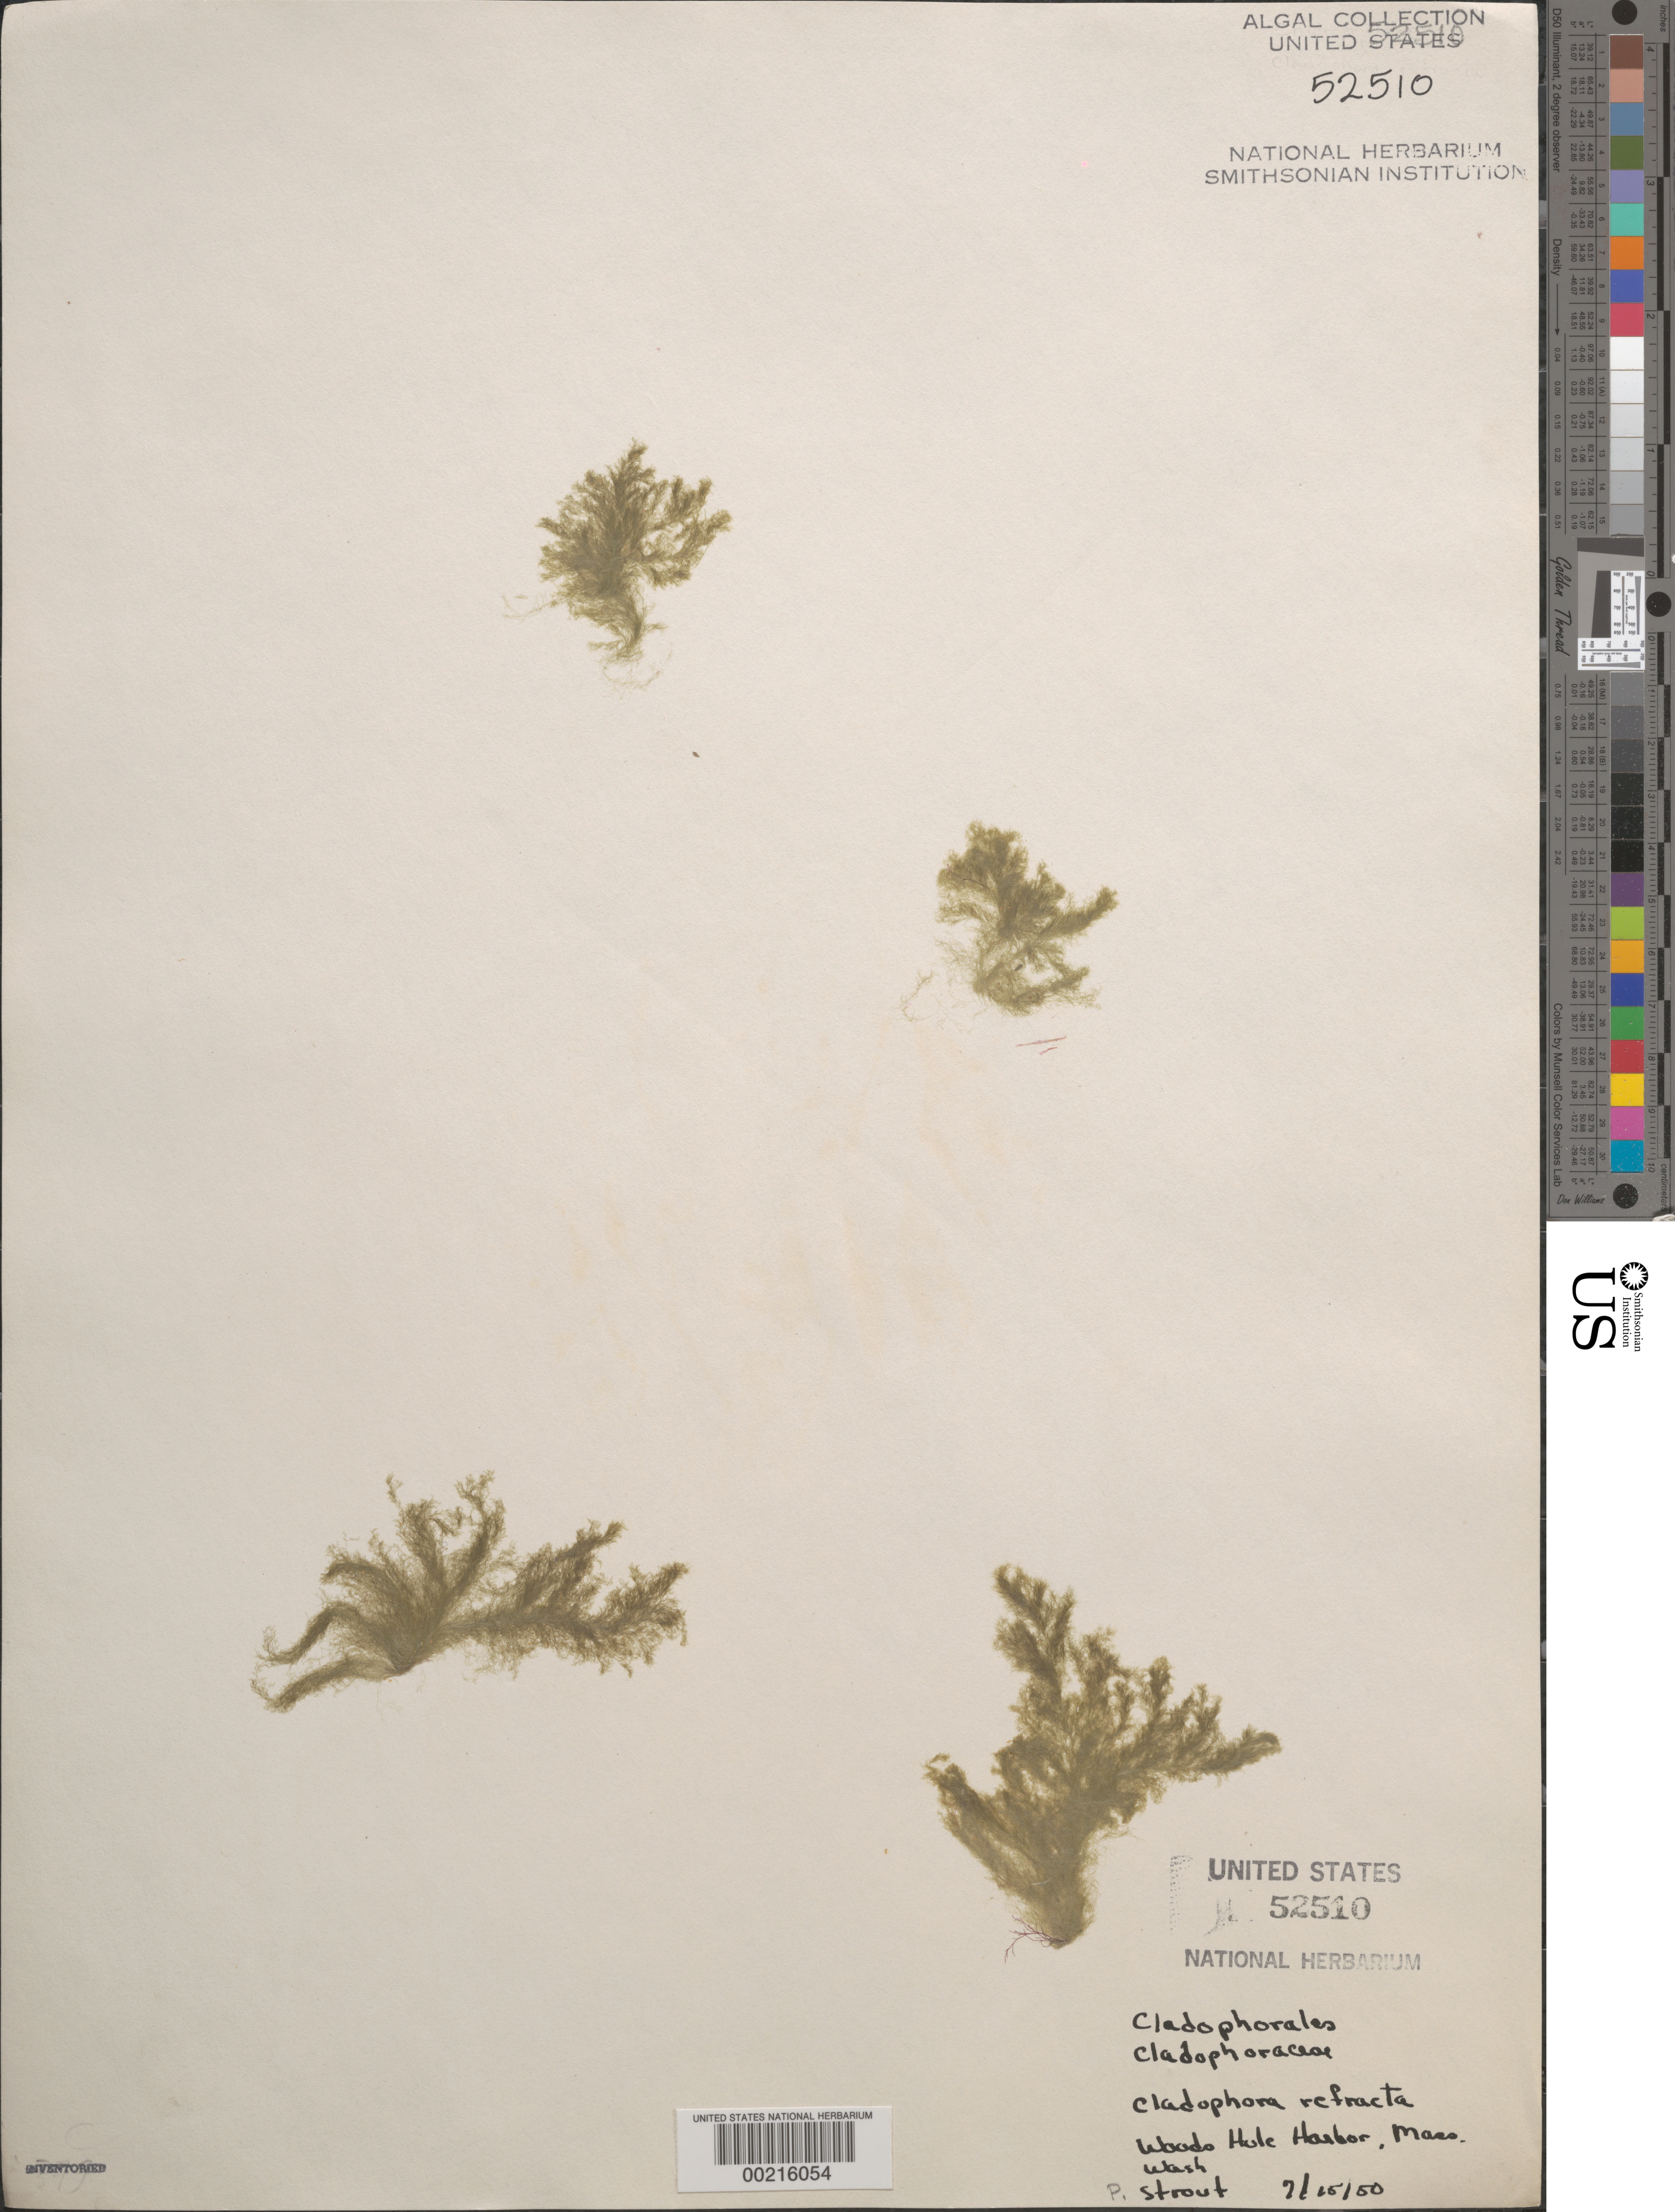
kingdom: Plantae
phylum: Chlorophyta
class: Ulvophyceae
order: Cladophorales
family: Cladophoraceae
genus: Cladophora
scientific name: Cladophora refracta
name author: (Roth) Kütz.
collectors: P. Strout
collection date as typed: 15 Jul 1950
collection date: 1950-07-15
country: United States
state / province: Massachusetts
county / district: Barnstable County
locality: Woods Hole Harbor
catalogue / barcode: US 52510